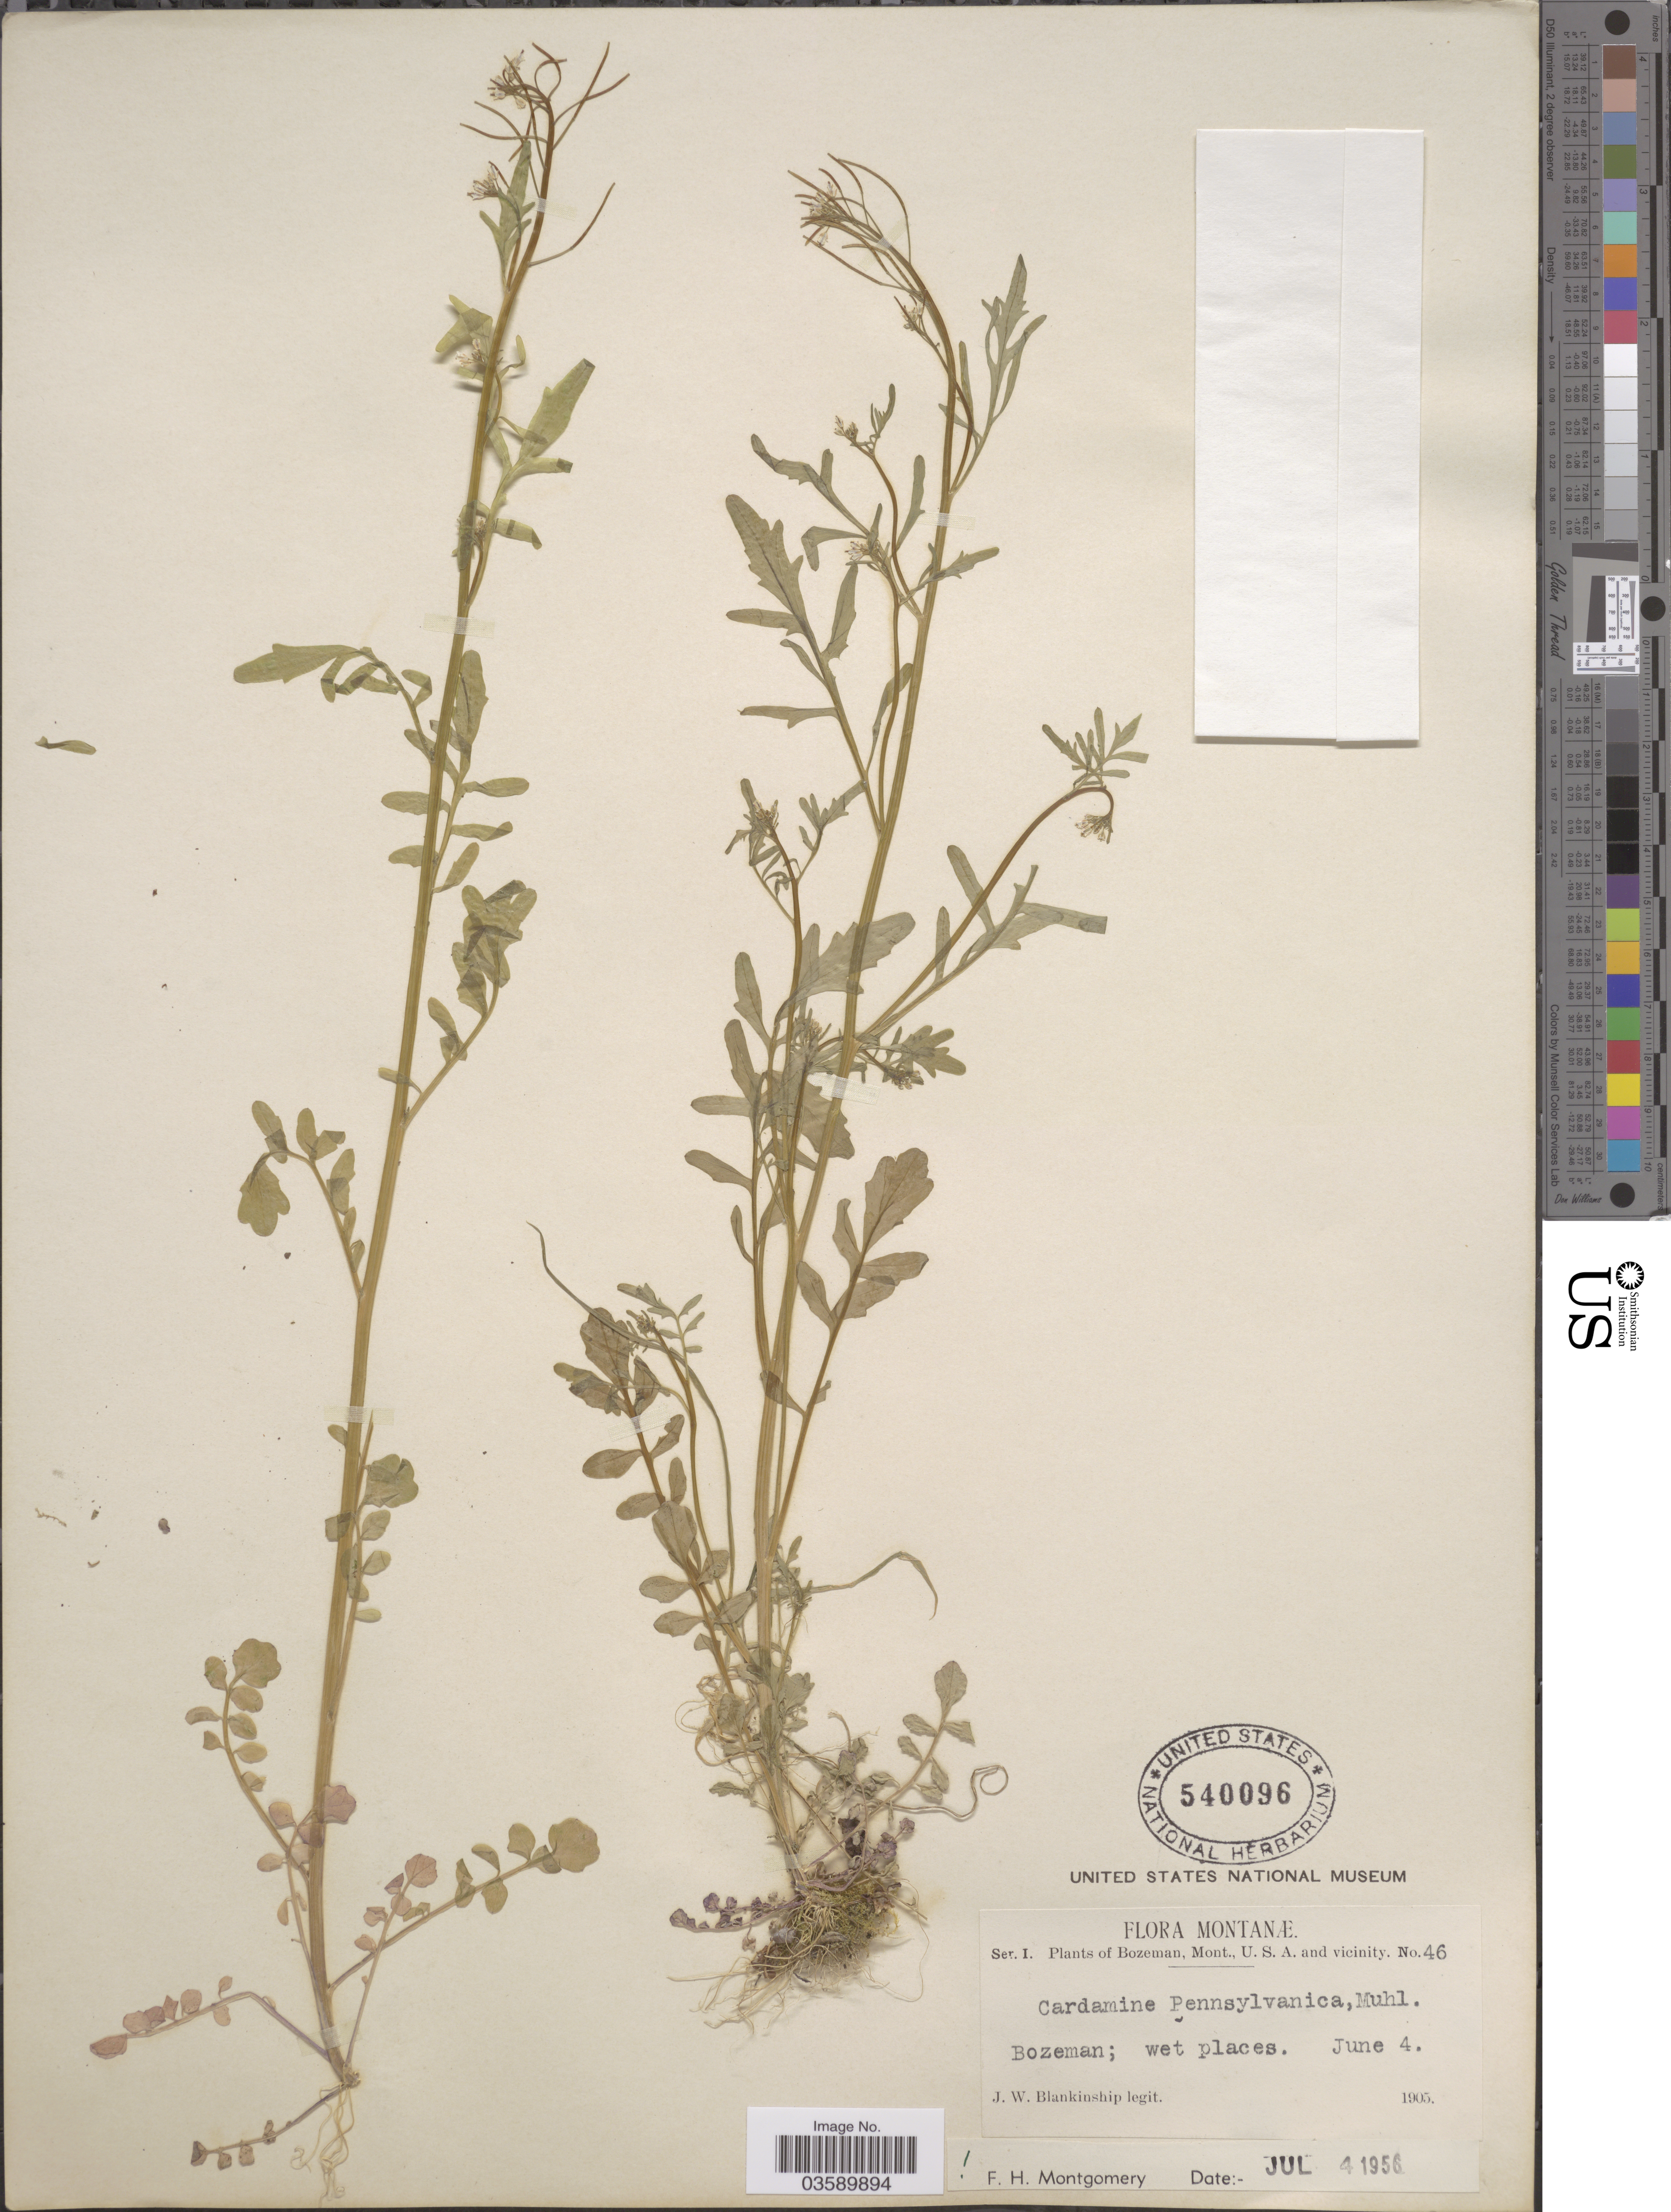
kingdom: Plantae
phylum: Tracheophyta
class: Magnoliopsida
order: Brassicales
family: Brassicaceae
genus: Cardamine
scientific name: Cardamine pensylvanica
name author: Muhl. ex Willd.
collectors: J. W. Blankinship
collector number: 46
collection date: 1905-06-04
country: United States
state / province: Montana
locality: Bozeman, and vicinity.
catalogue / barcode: US 540096